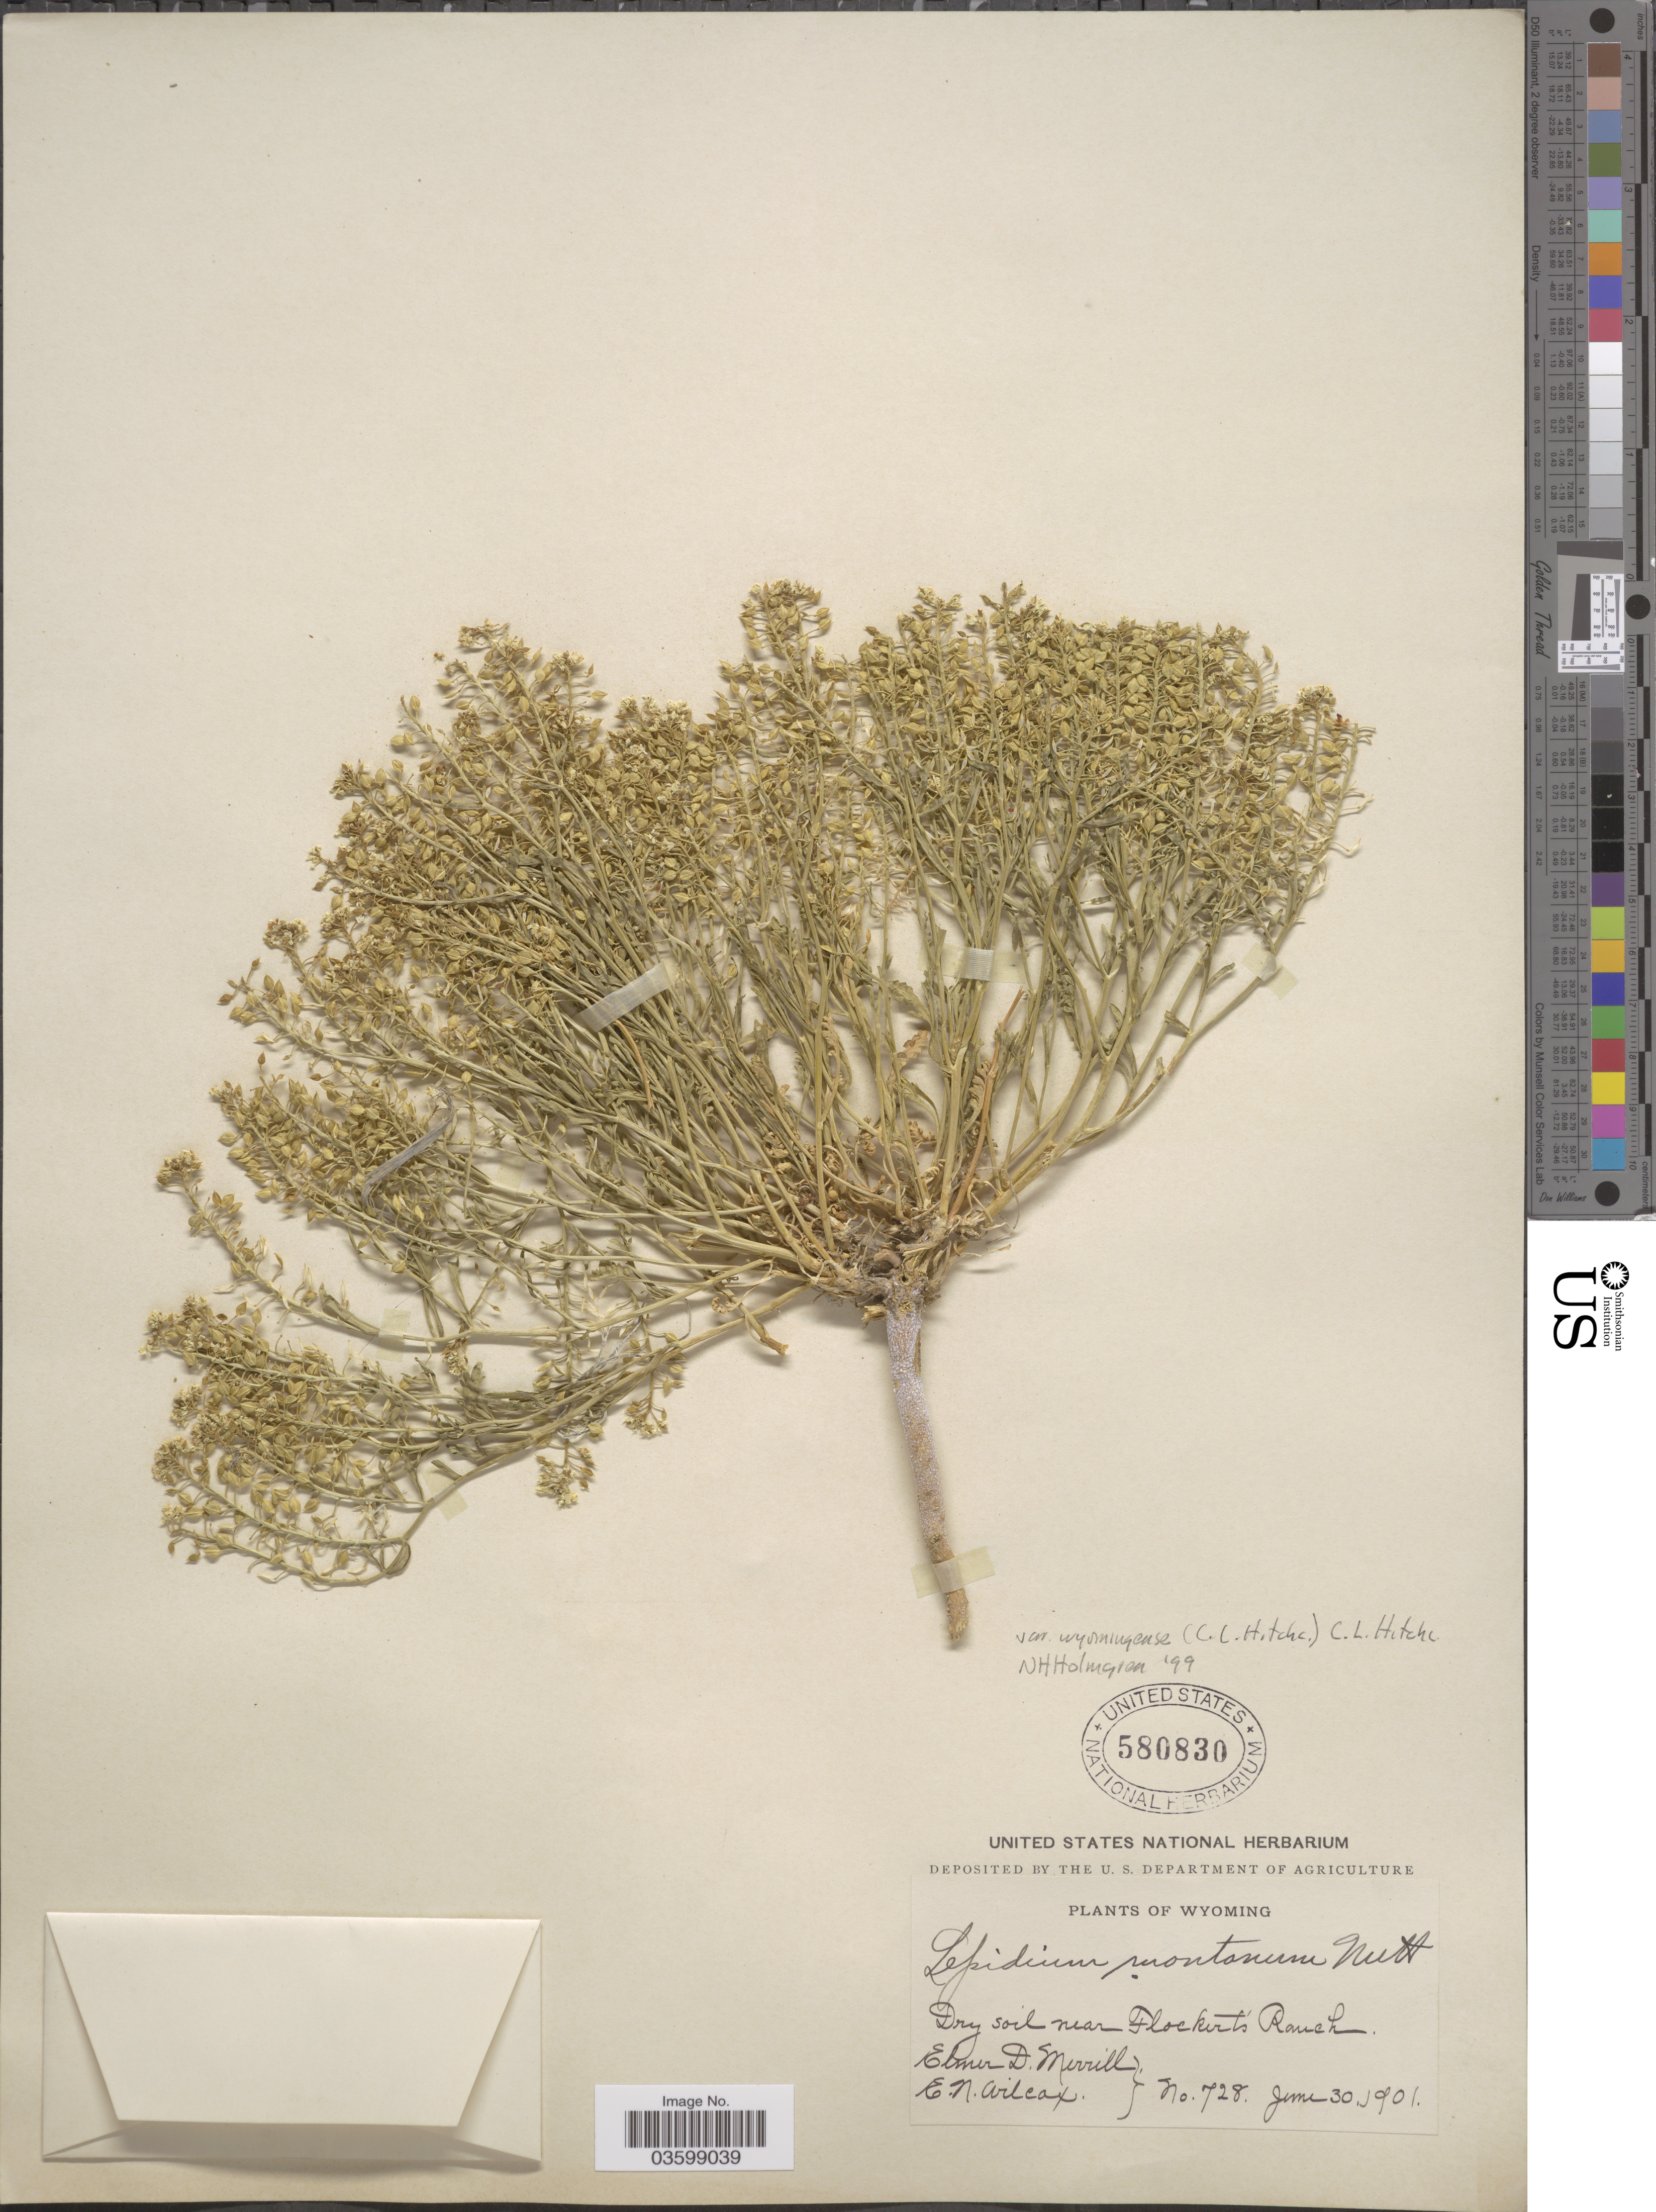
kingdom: Plantae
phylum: Tracheophyta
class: Magnoliopsida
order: Brassicales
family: Brassicaceae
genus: Lepidium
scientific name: Lepidium montanum f. wyomingense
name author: C.L. Hitchc.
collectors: E. D. Merrill & E. Wilcox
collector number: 728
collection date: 1901-06-30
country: United States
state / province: Wyoming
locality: Dry soil near Flockerts' Ranch.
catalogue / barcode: US 580830